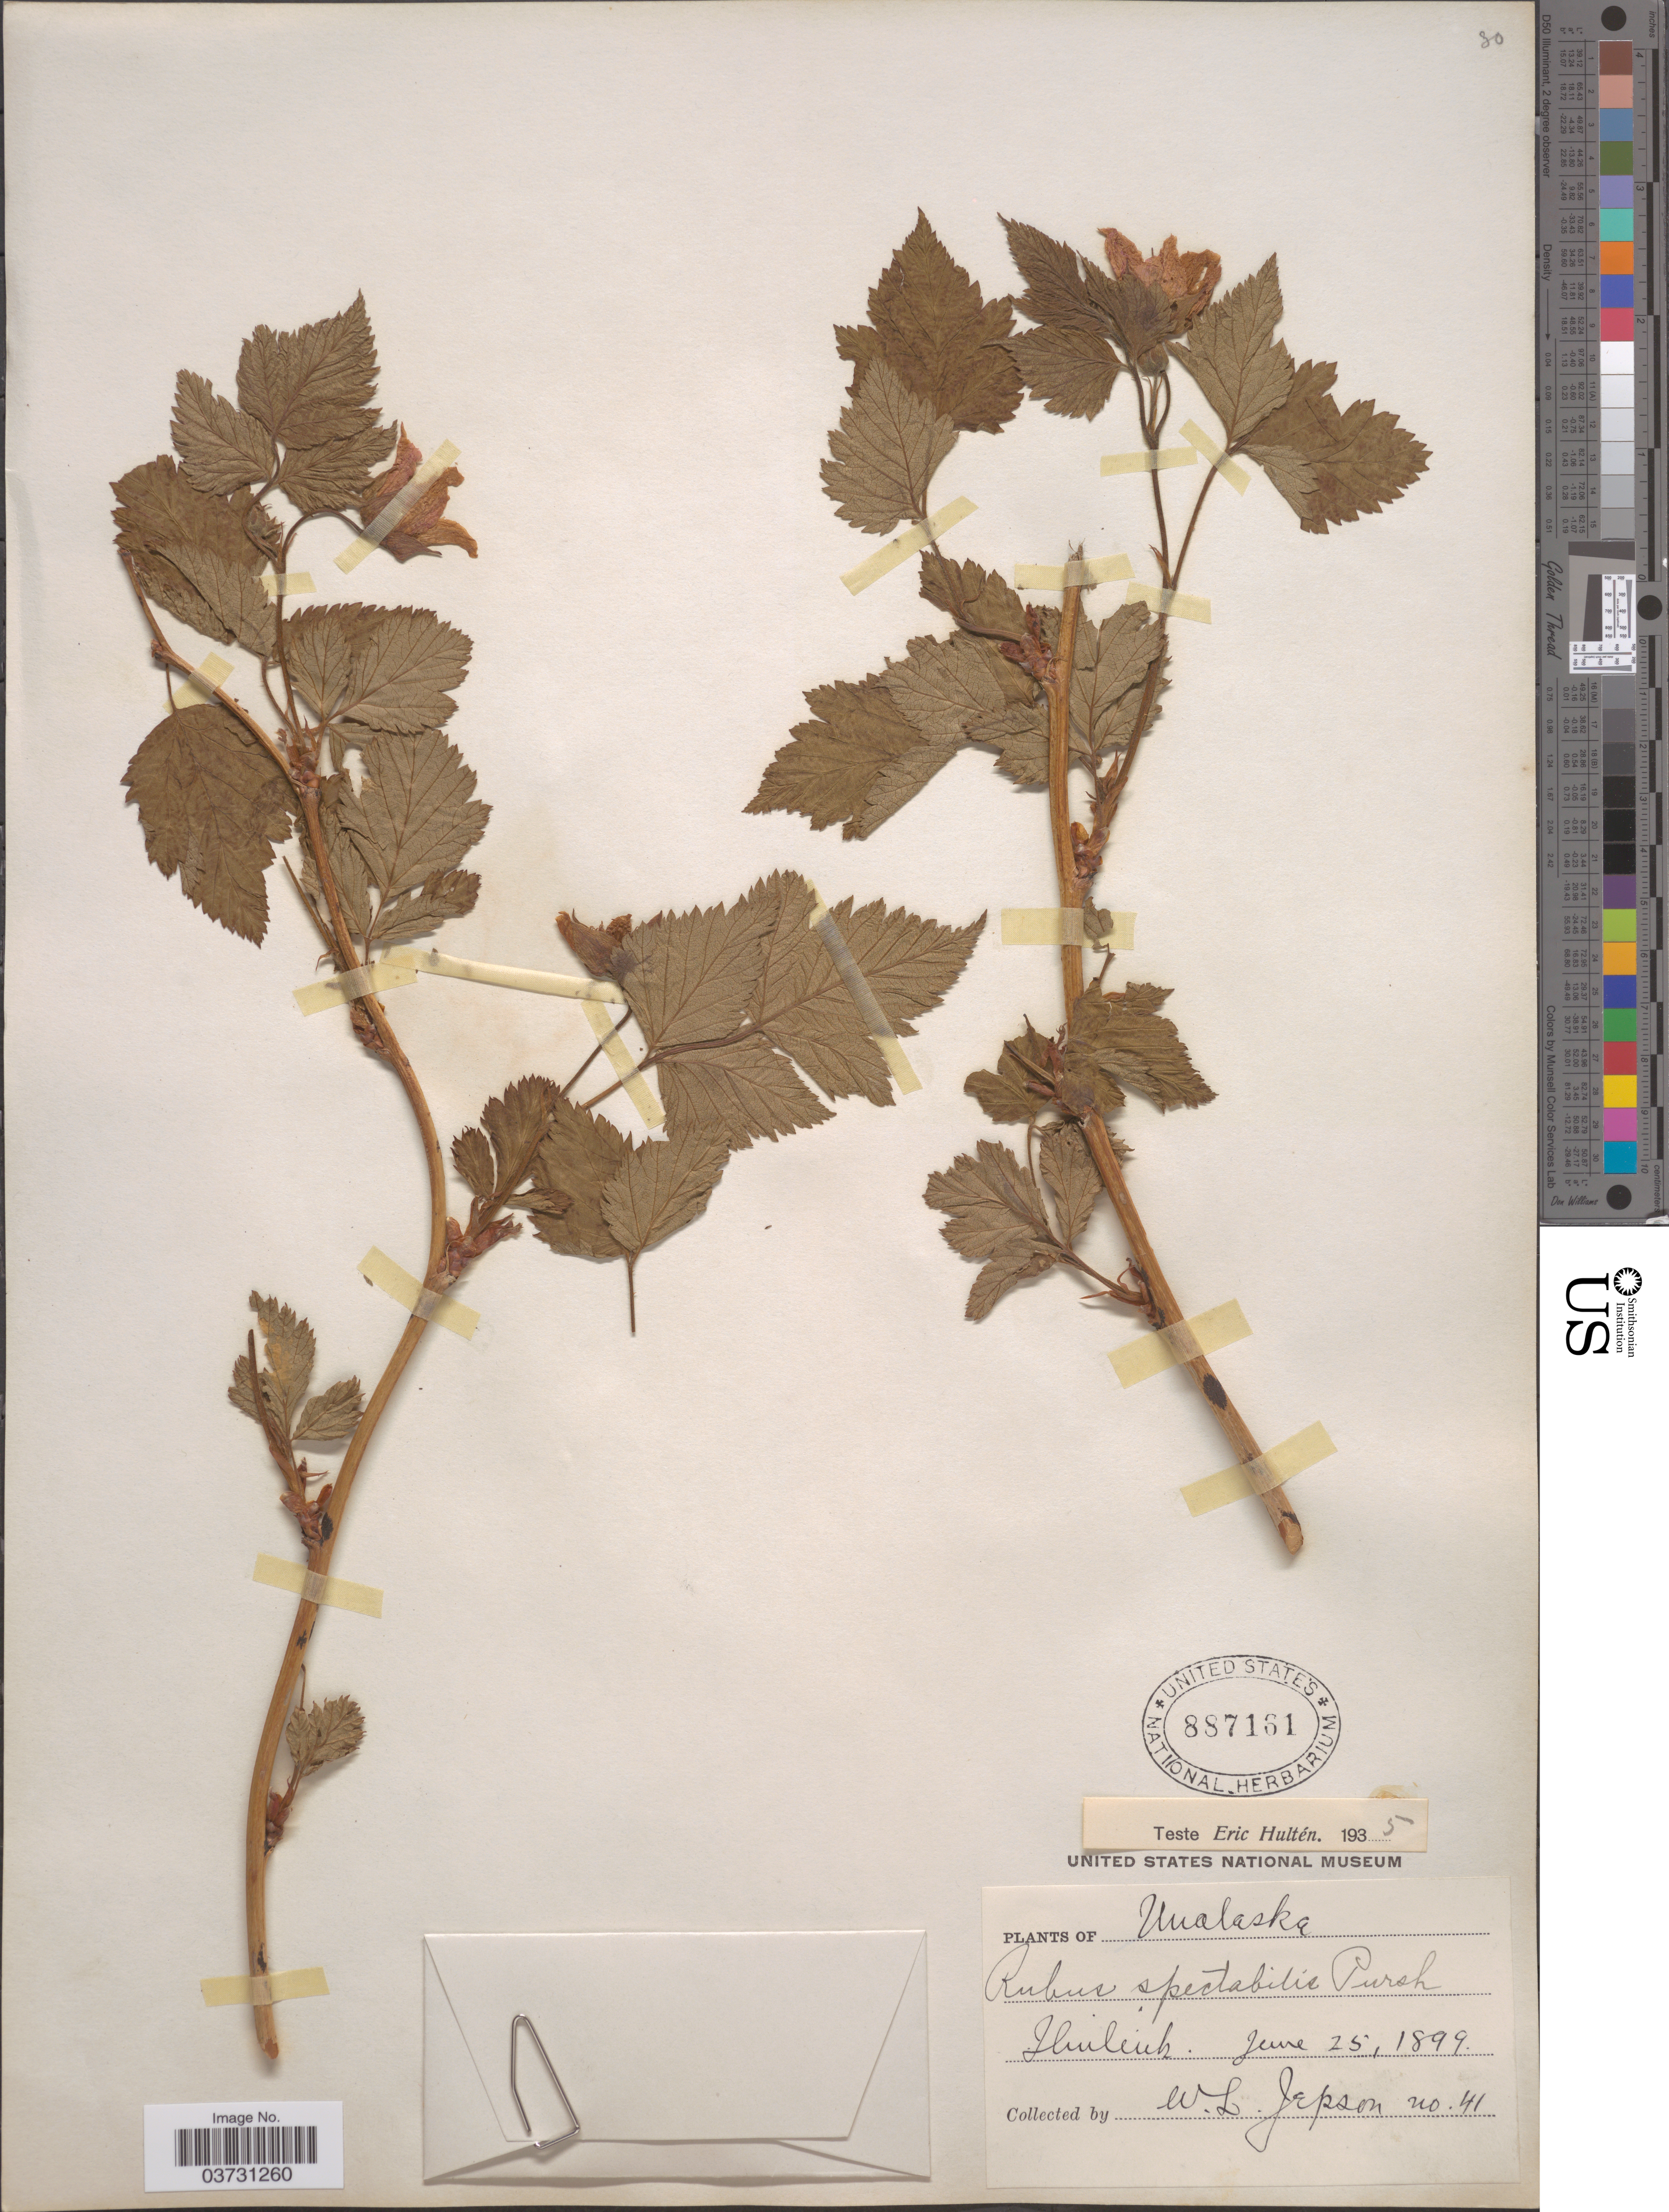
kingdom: Plantae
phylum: Tracheophyta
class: Magnoliopsida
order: Rosales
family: Rosaceae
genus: Rubus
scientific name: Rubus spectabilis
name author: Pursh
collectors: W. L. Jepson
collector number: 41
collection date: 1899-06-25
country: United States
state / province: Alaska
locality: Unalaska. Iliuliuk.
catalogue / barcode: US 887161